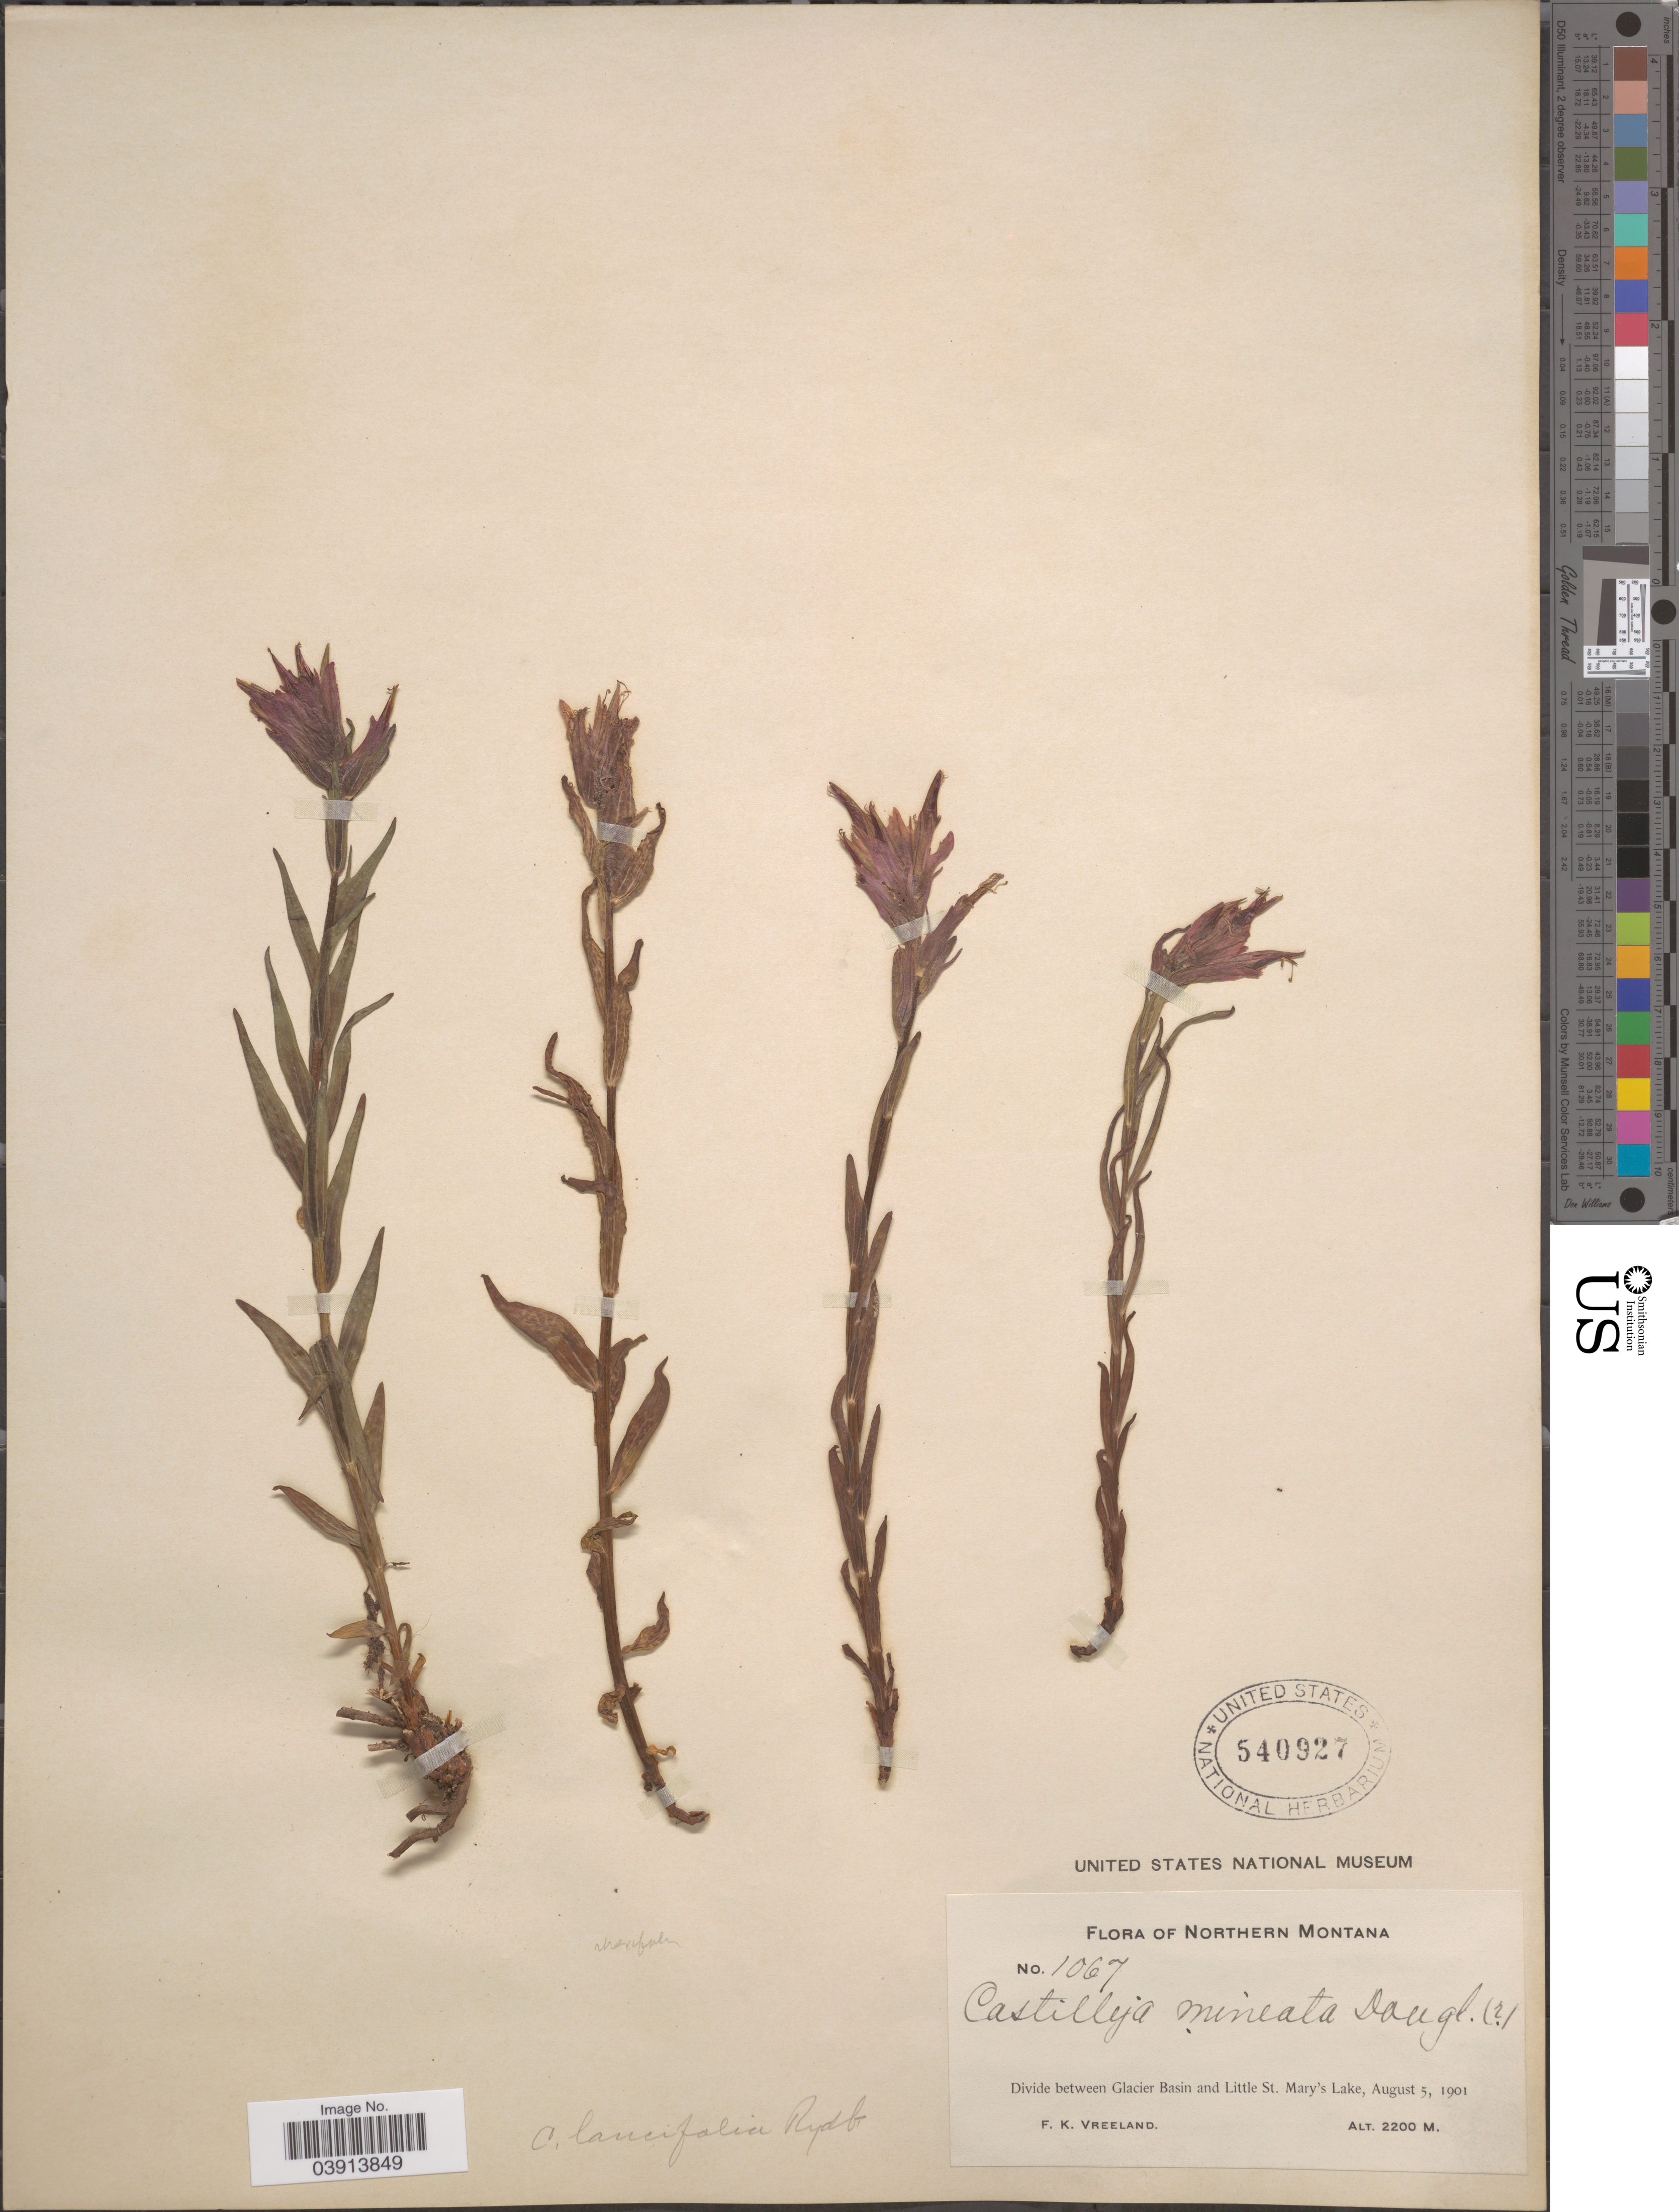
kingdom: Plantae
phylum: Tracheophyta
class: Magnoliopsida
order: Lamiales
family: Orobanchaceae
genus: Castilleja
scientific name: Castilleja rhexiifolia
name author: Rydb.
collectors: F. Vreeland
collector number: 1067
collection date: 1901-08-05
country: United States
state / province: Montana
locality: Northern Montana. Divide between Glacier Basin and Little St. Mary's Lake.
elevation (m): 2200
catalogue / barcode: US 540927